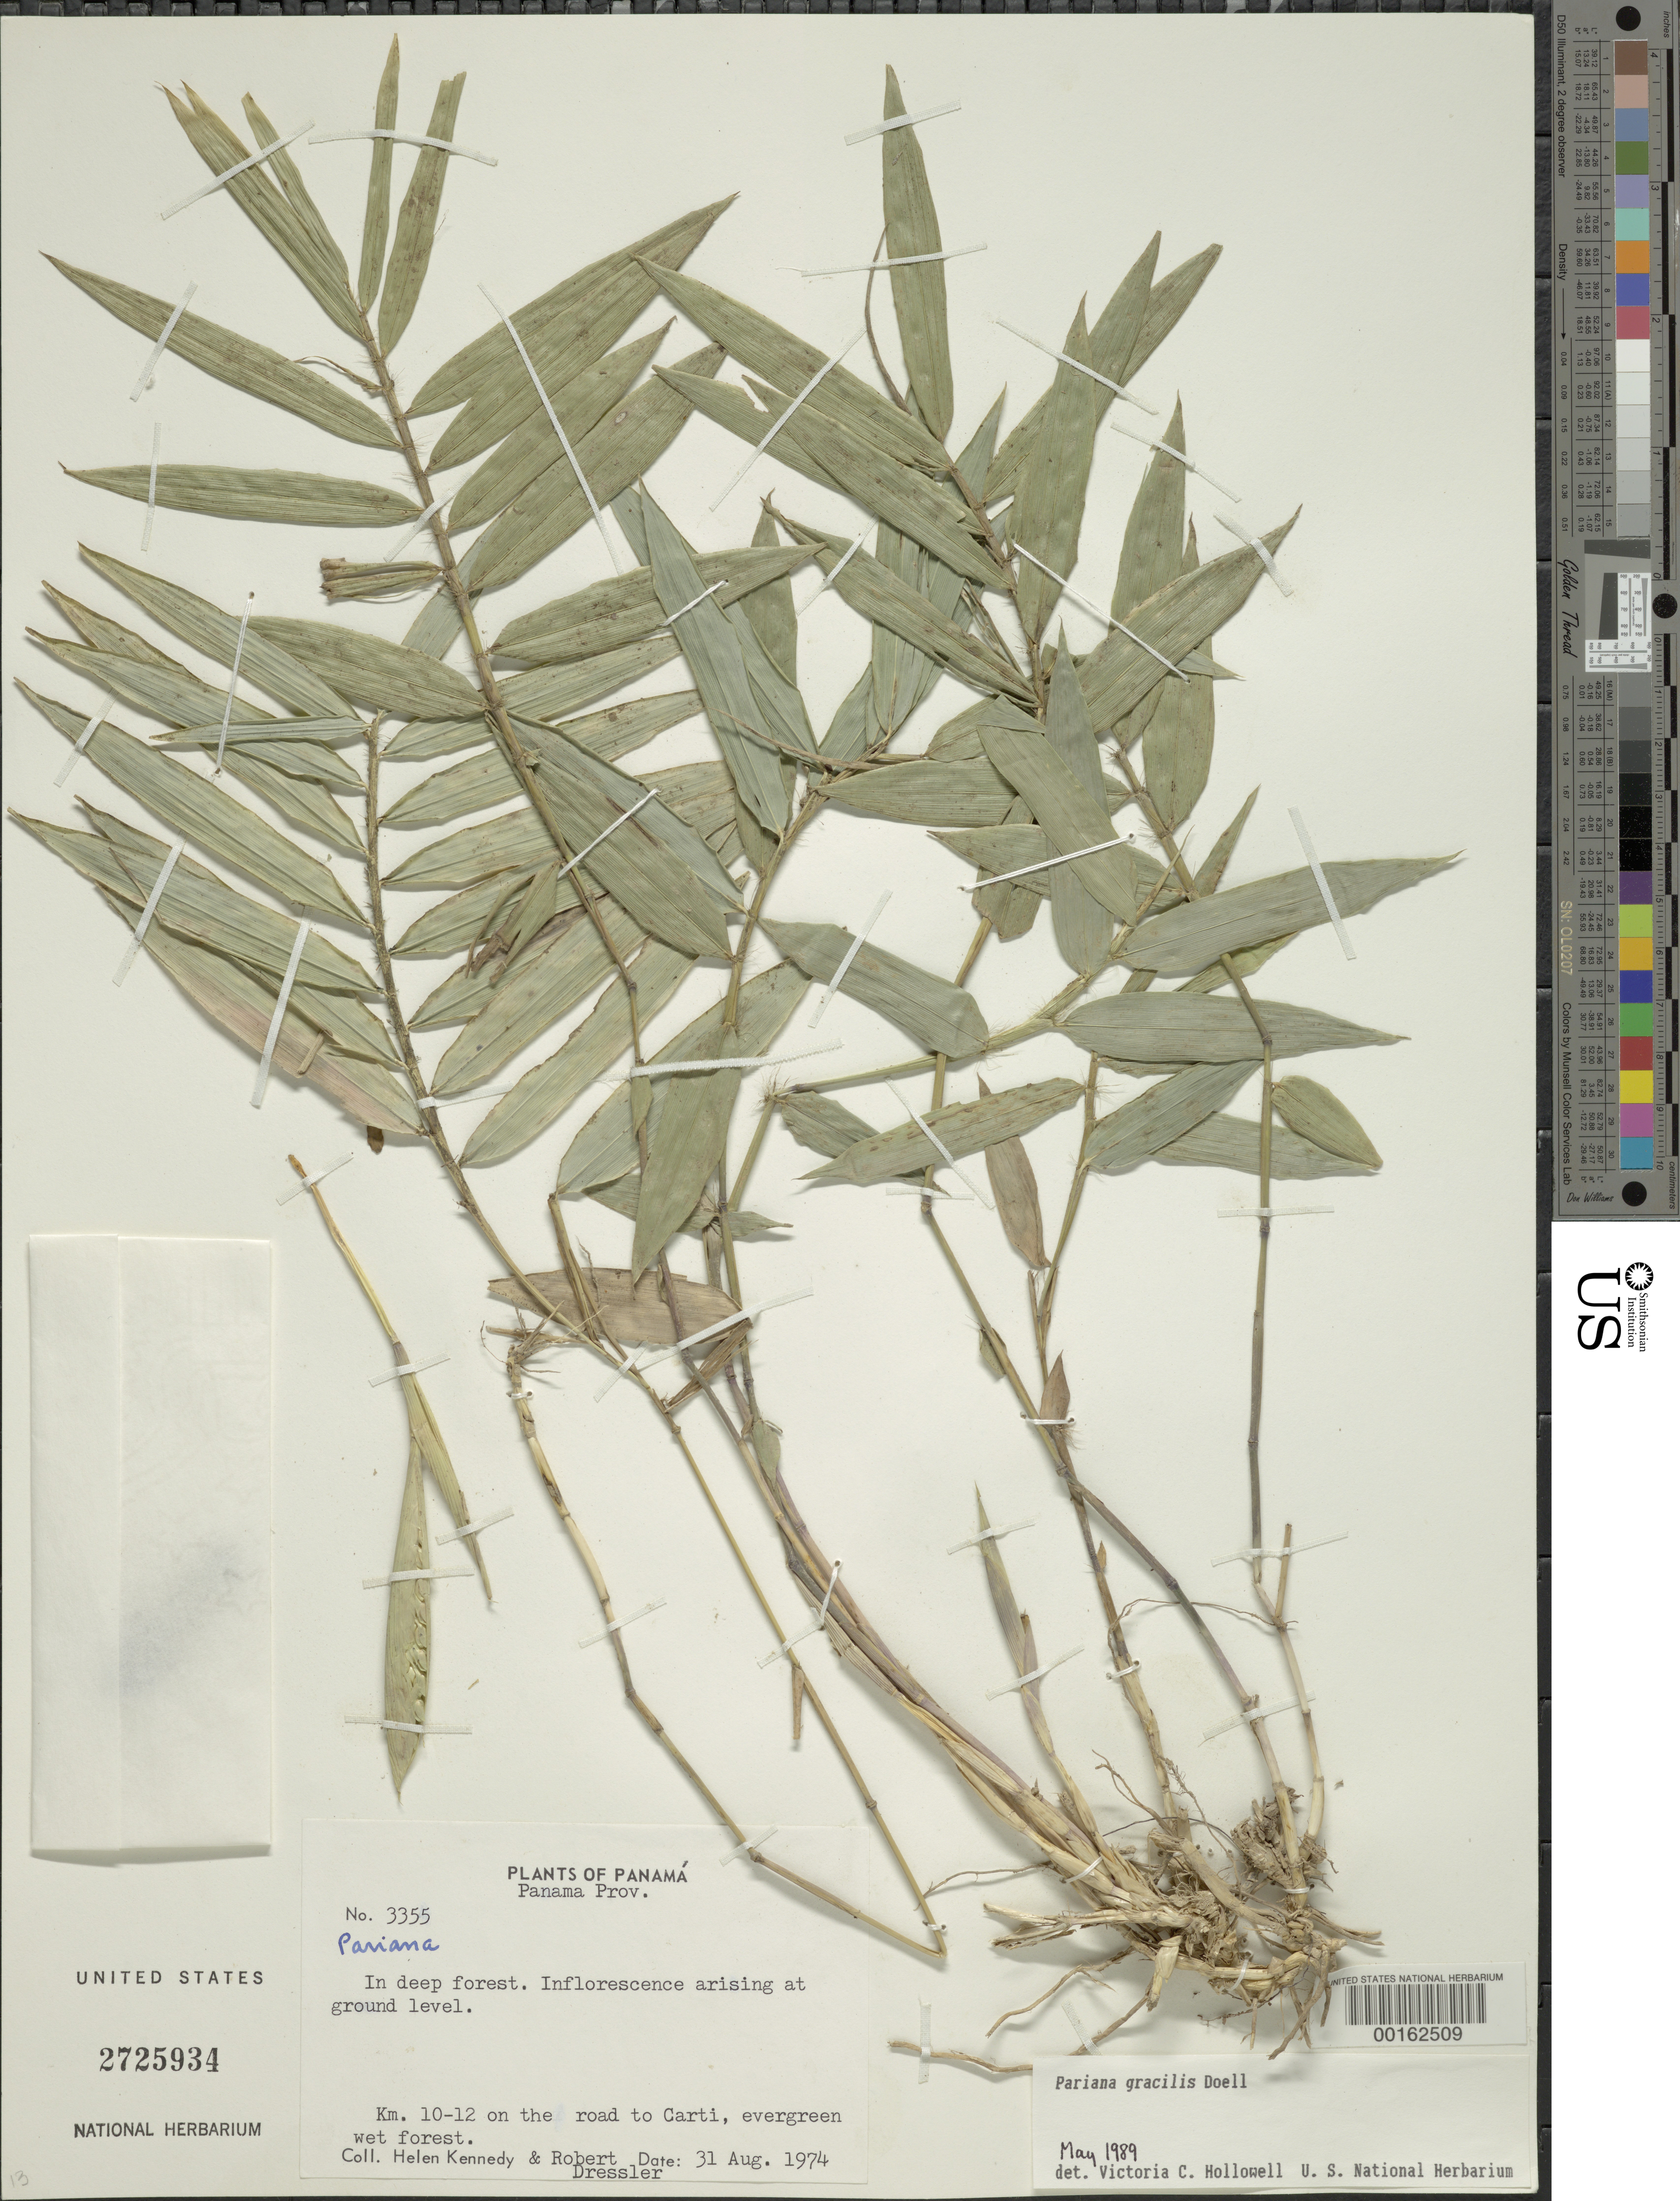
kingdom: Plantae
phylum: Tracheophyta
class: Liliopsida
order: Poales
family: Poaceae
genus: Pariana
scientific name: Pariana gracilis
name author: Döll in Mart.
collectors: H. Kennedy & R. Dressler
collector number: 3355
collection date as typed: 31 Aug 1974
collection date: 1974-08-31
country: Panama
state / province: Panamá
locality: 10-12 km on the road to Carti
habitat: In deep evergreen wet forest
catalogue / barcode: US 2725934